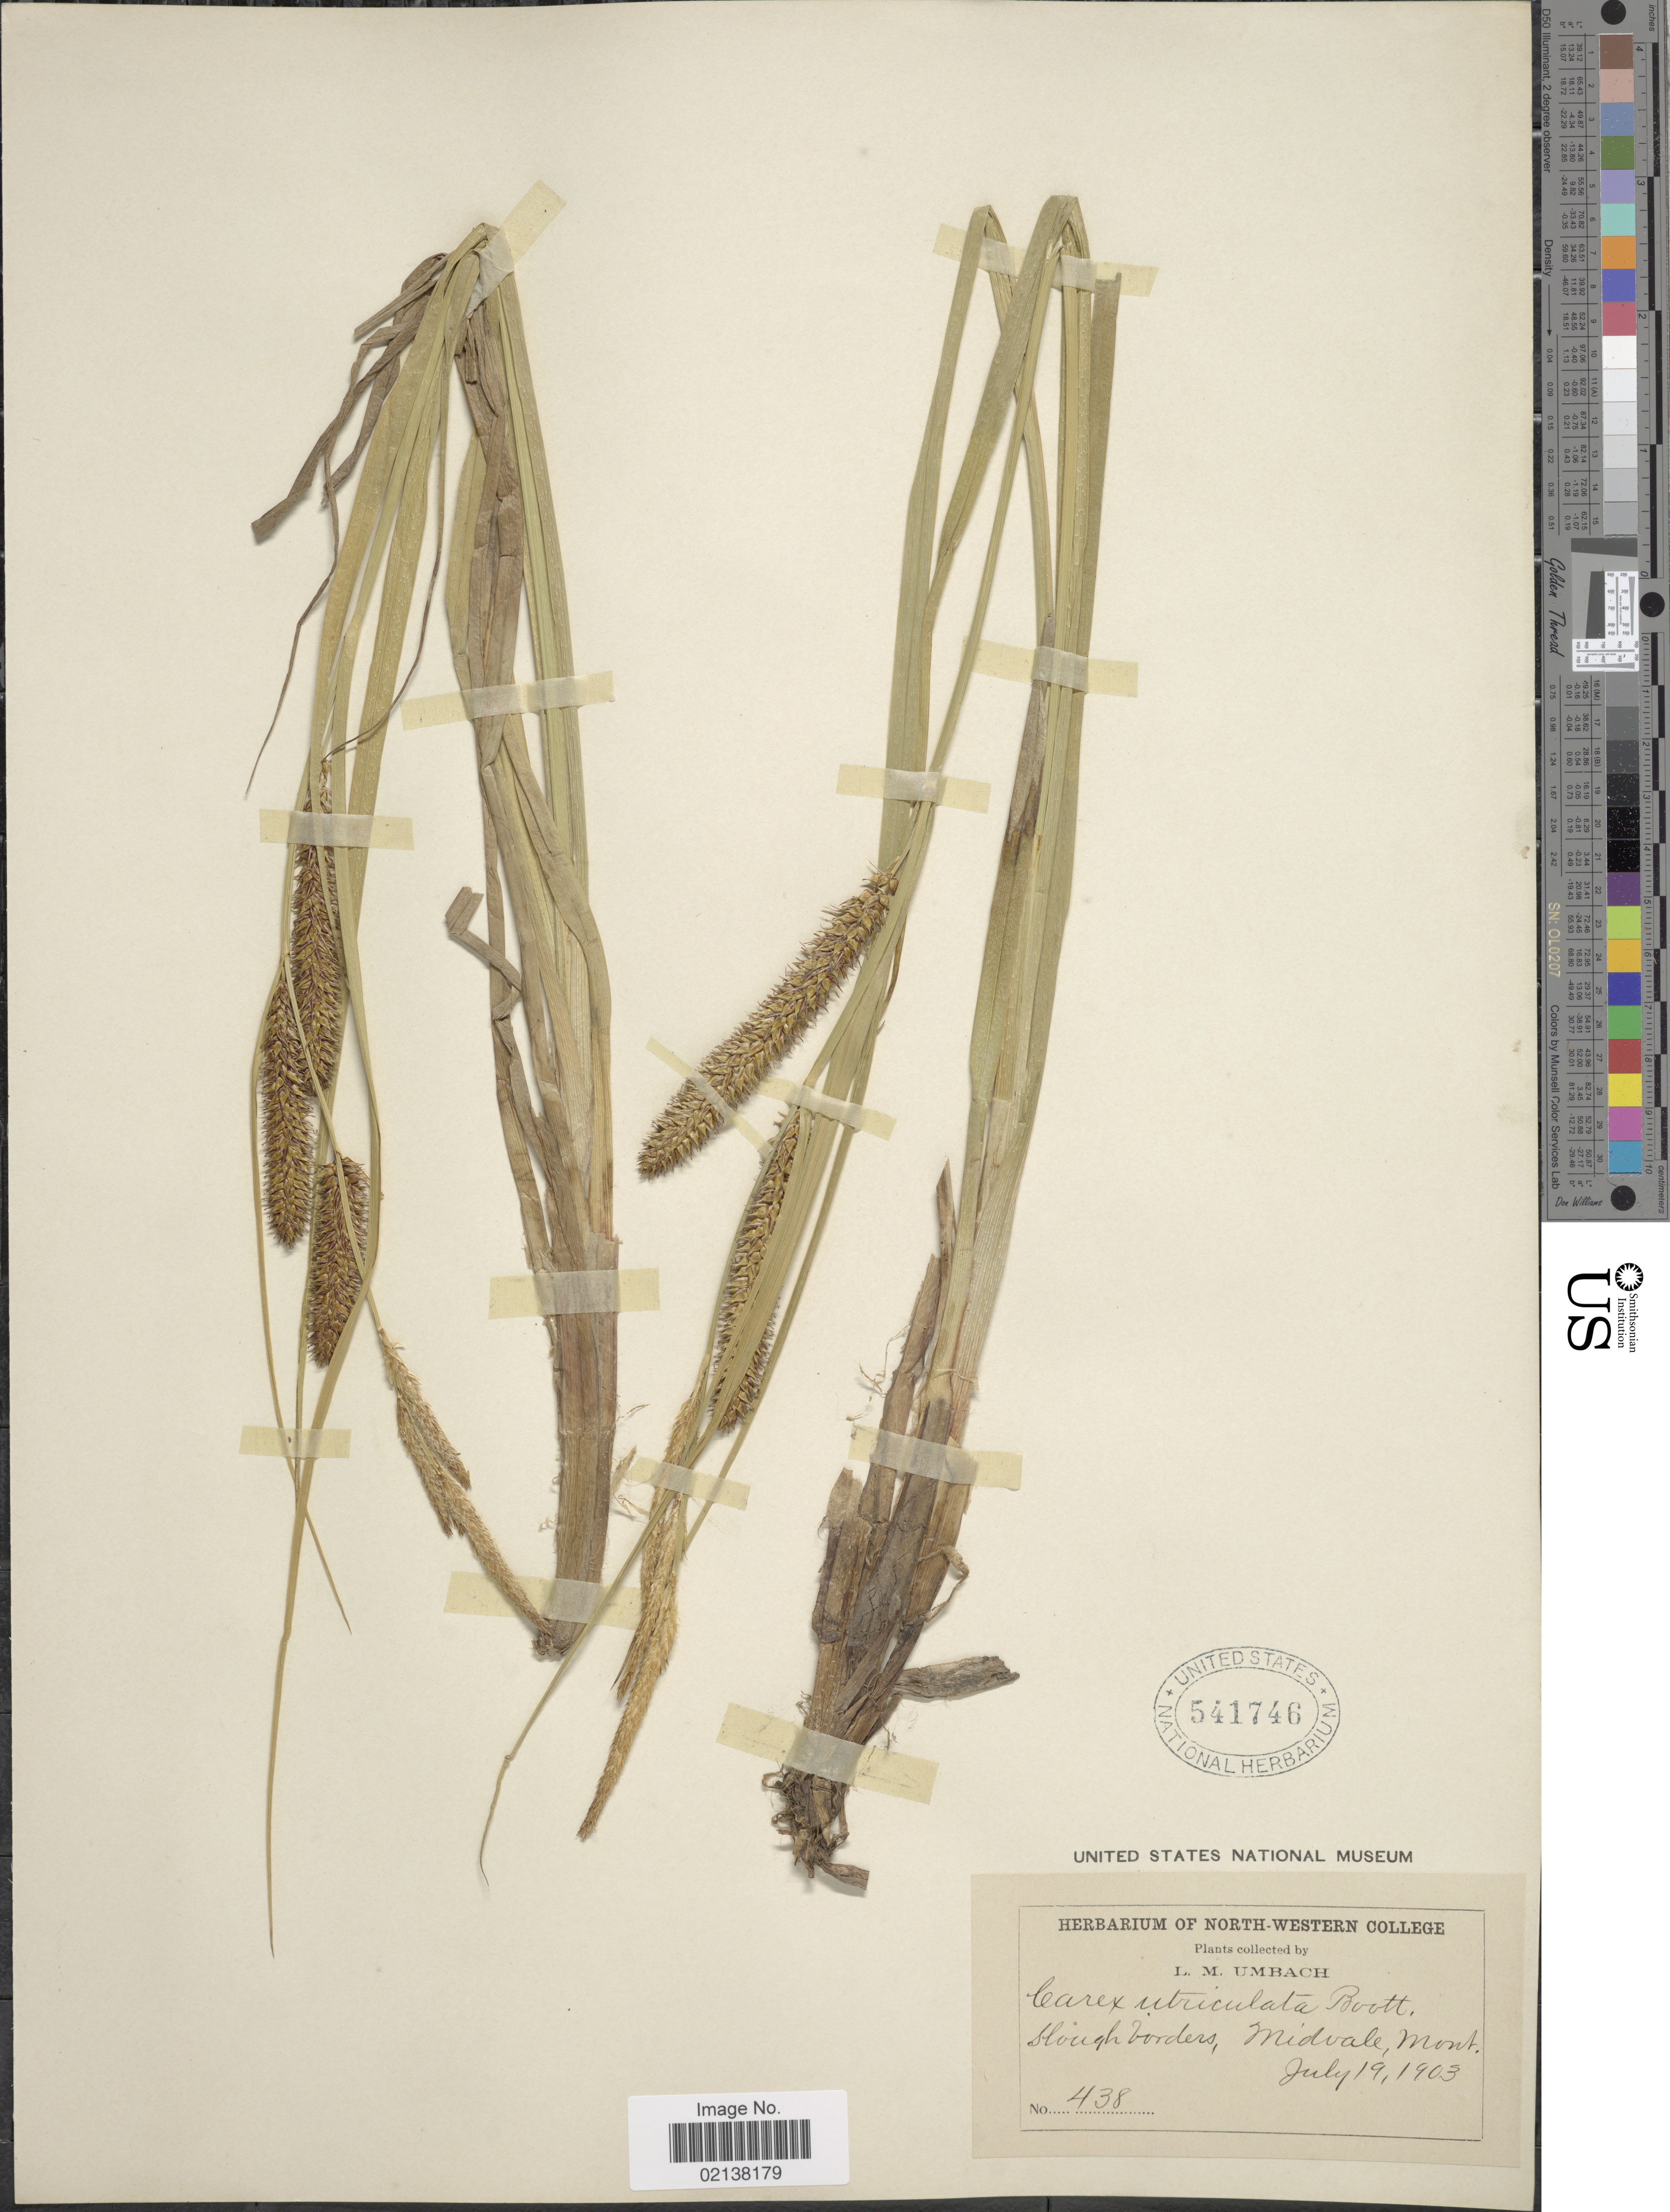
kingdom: Plantae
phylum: Tracheophyta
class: Liliopsida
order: Poales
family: Cyperaceae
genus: Carex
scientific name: Carex utriculata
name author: Boott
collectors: L. M. Umbach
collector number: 438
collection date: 1903-07-19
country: United States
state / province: Montana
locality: Slough borders, Midvale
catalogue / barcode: US 541746